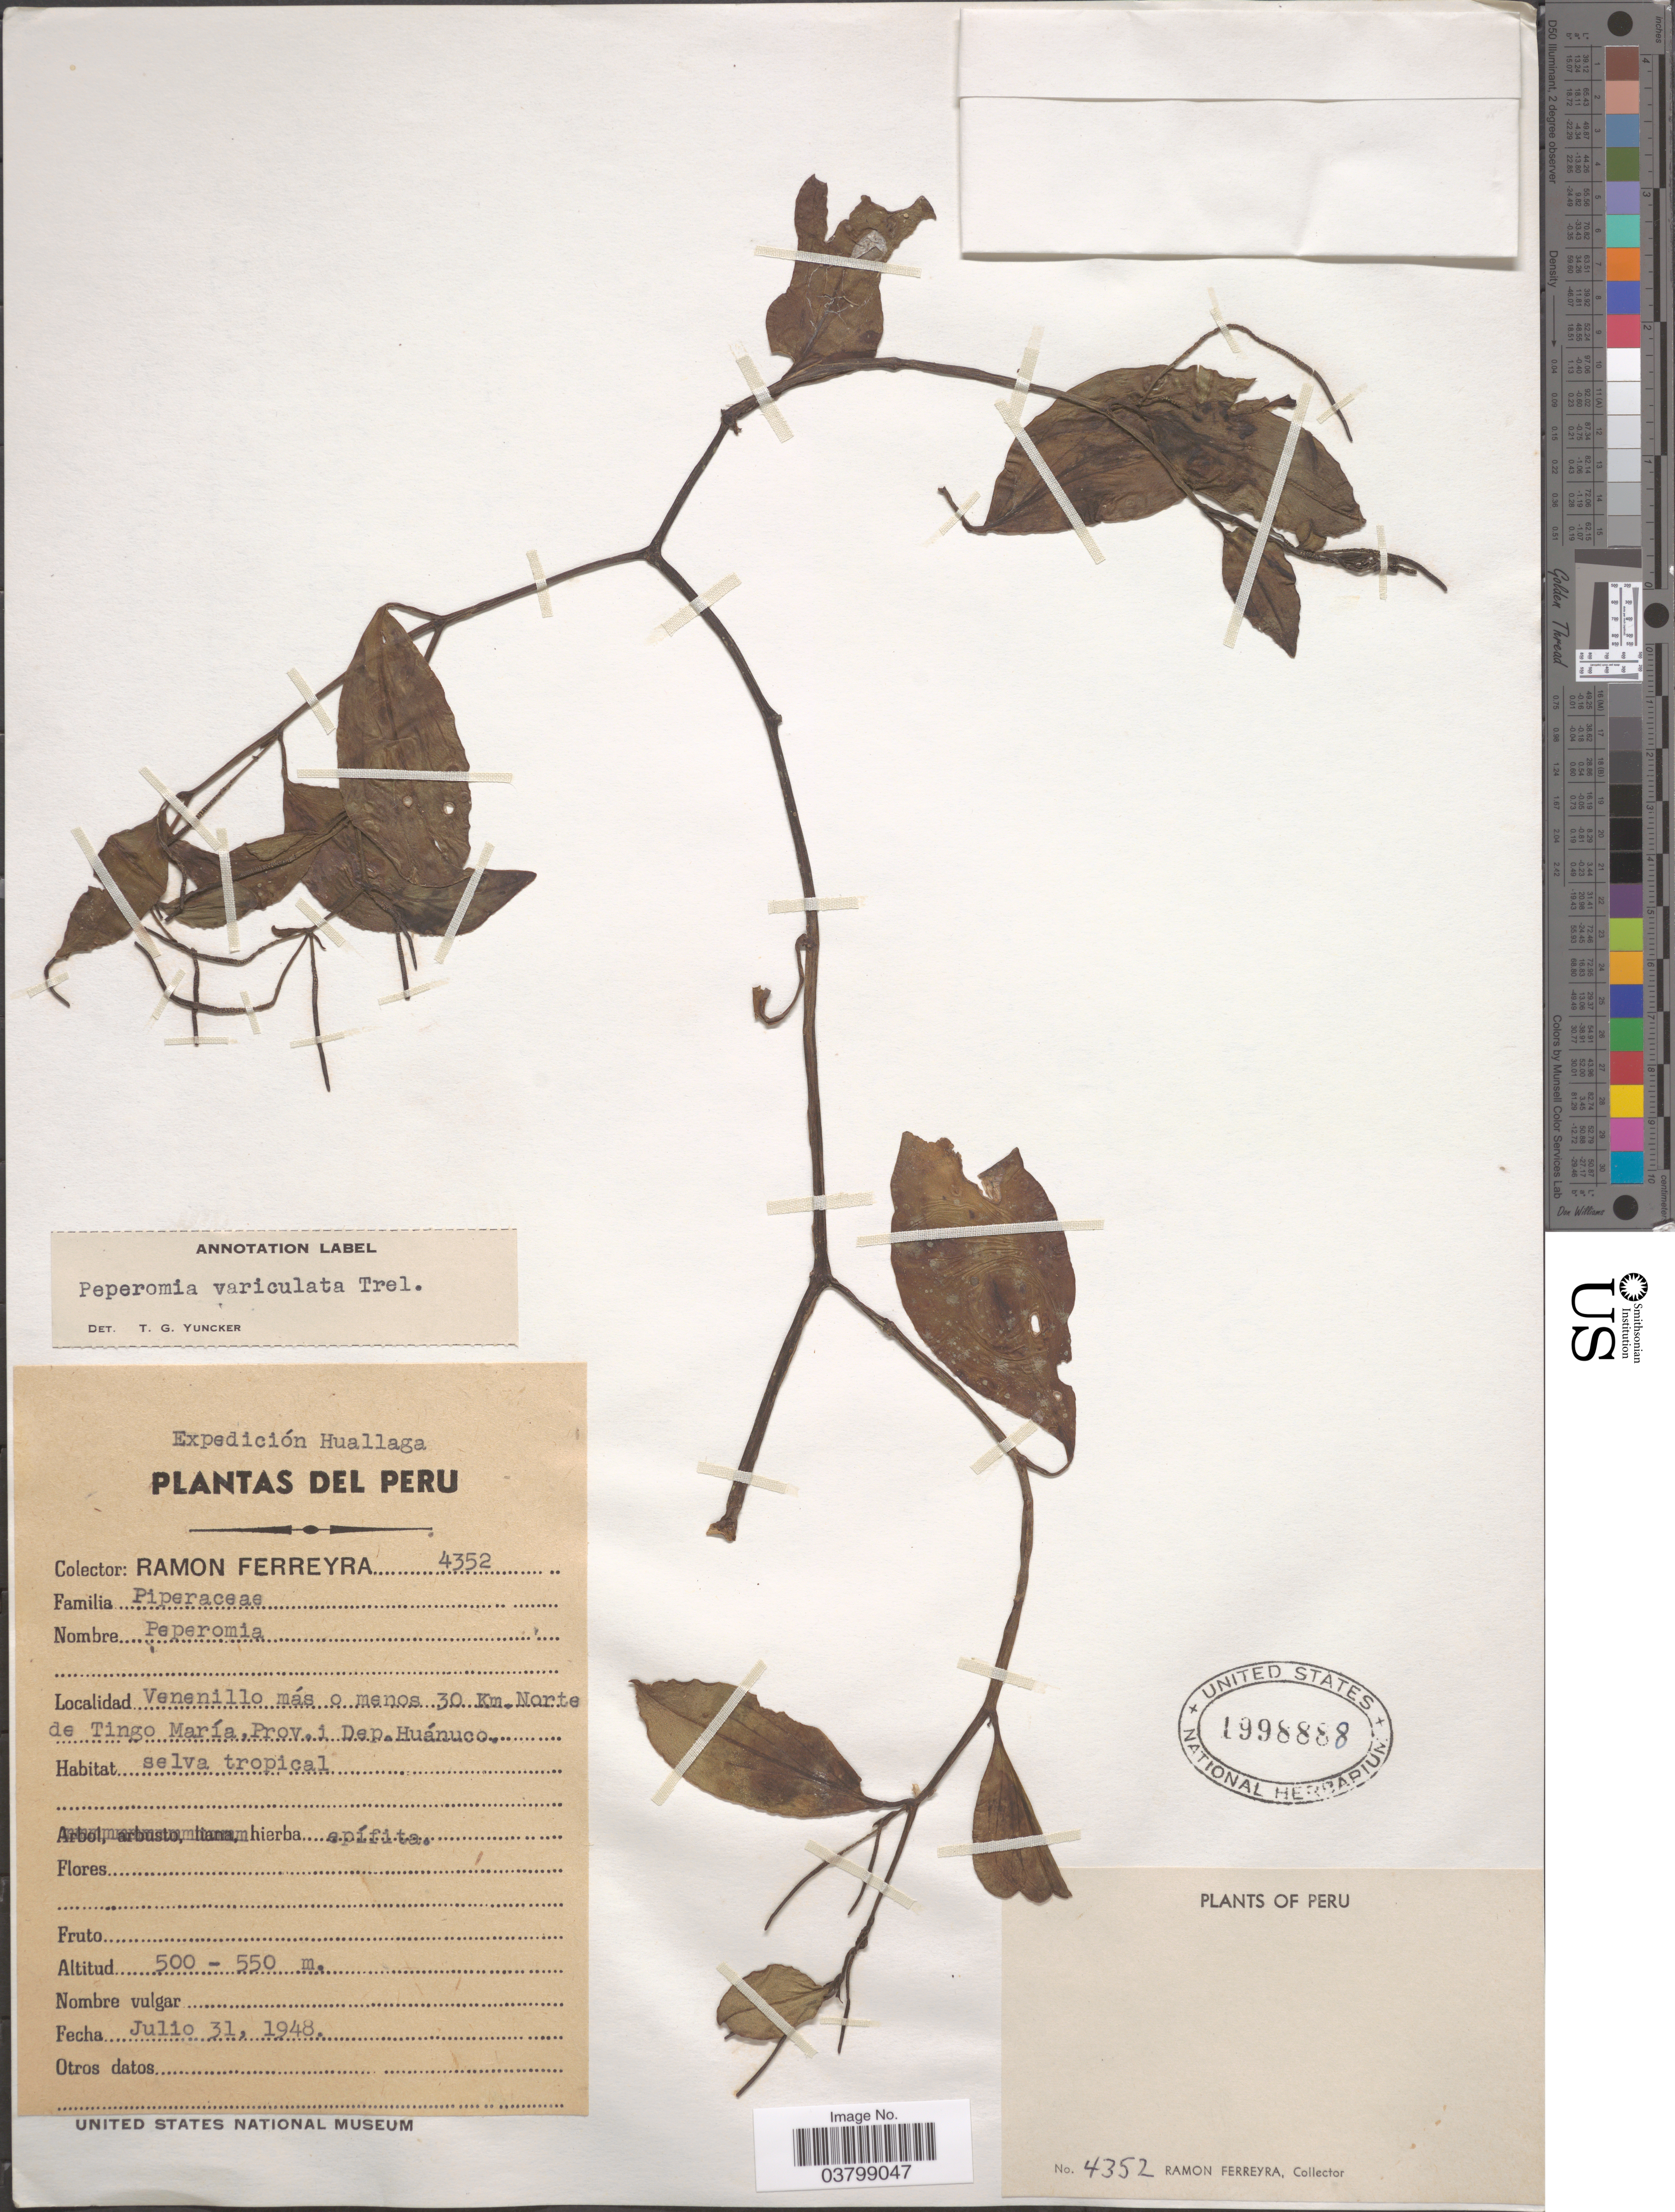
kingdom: Plantae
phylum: Tracheophyta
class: Magnoliopsida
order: Piperales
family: Piperaceae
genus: Peperomia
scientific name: Peperomia variculata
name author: Trel.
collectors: R. A. Ferreyra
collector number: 4352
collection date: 1948-07-31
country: Peru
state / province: Huánuco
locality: Venenillo más o menos 30 Km. Norte de Tingo María, Prov. i Dep. Huánuco.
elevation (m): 500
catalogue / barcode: US 1998888